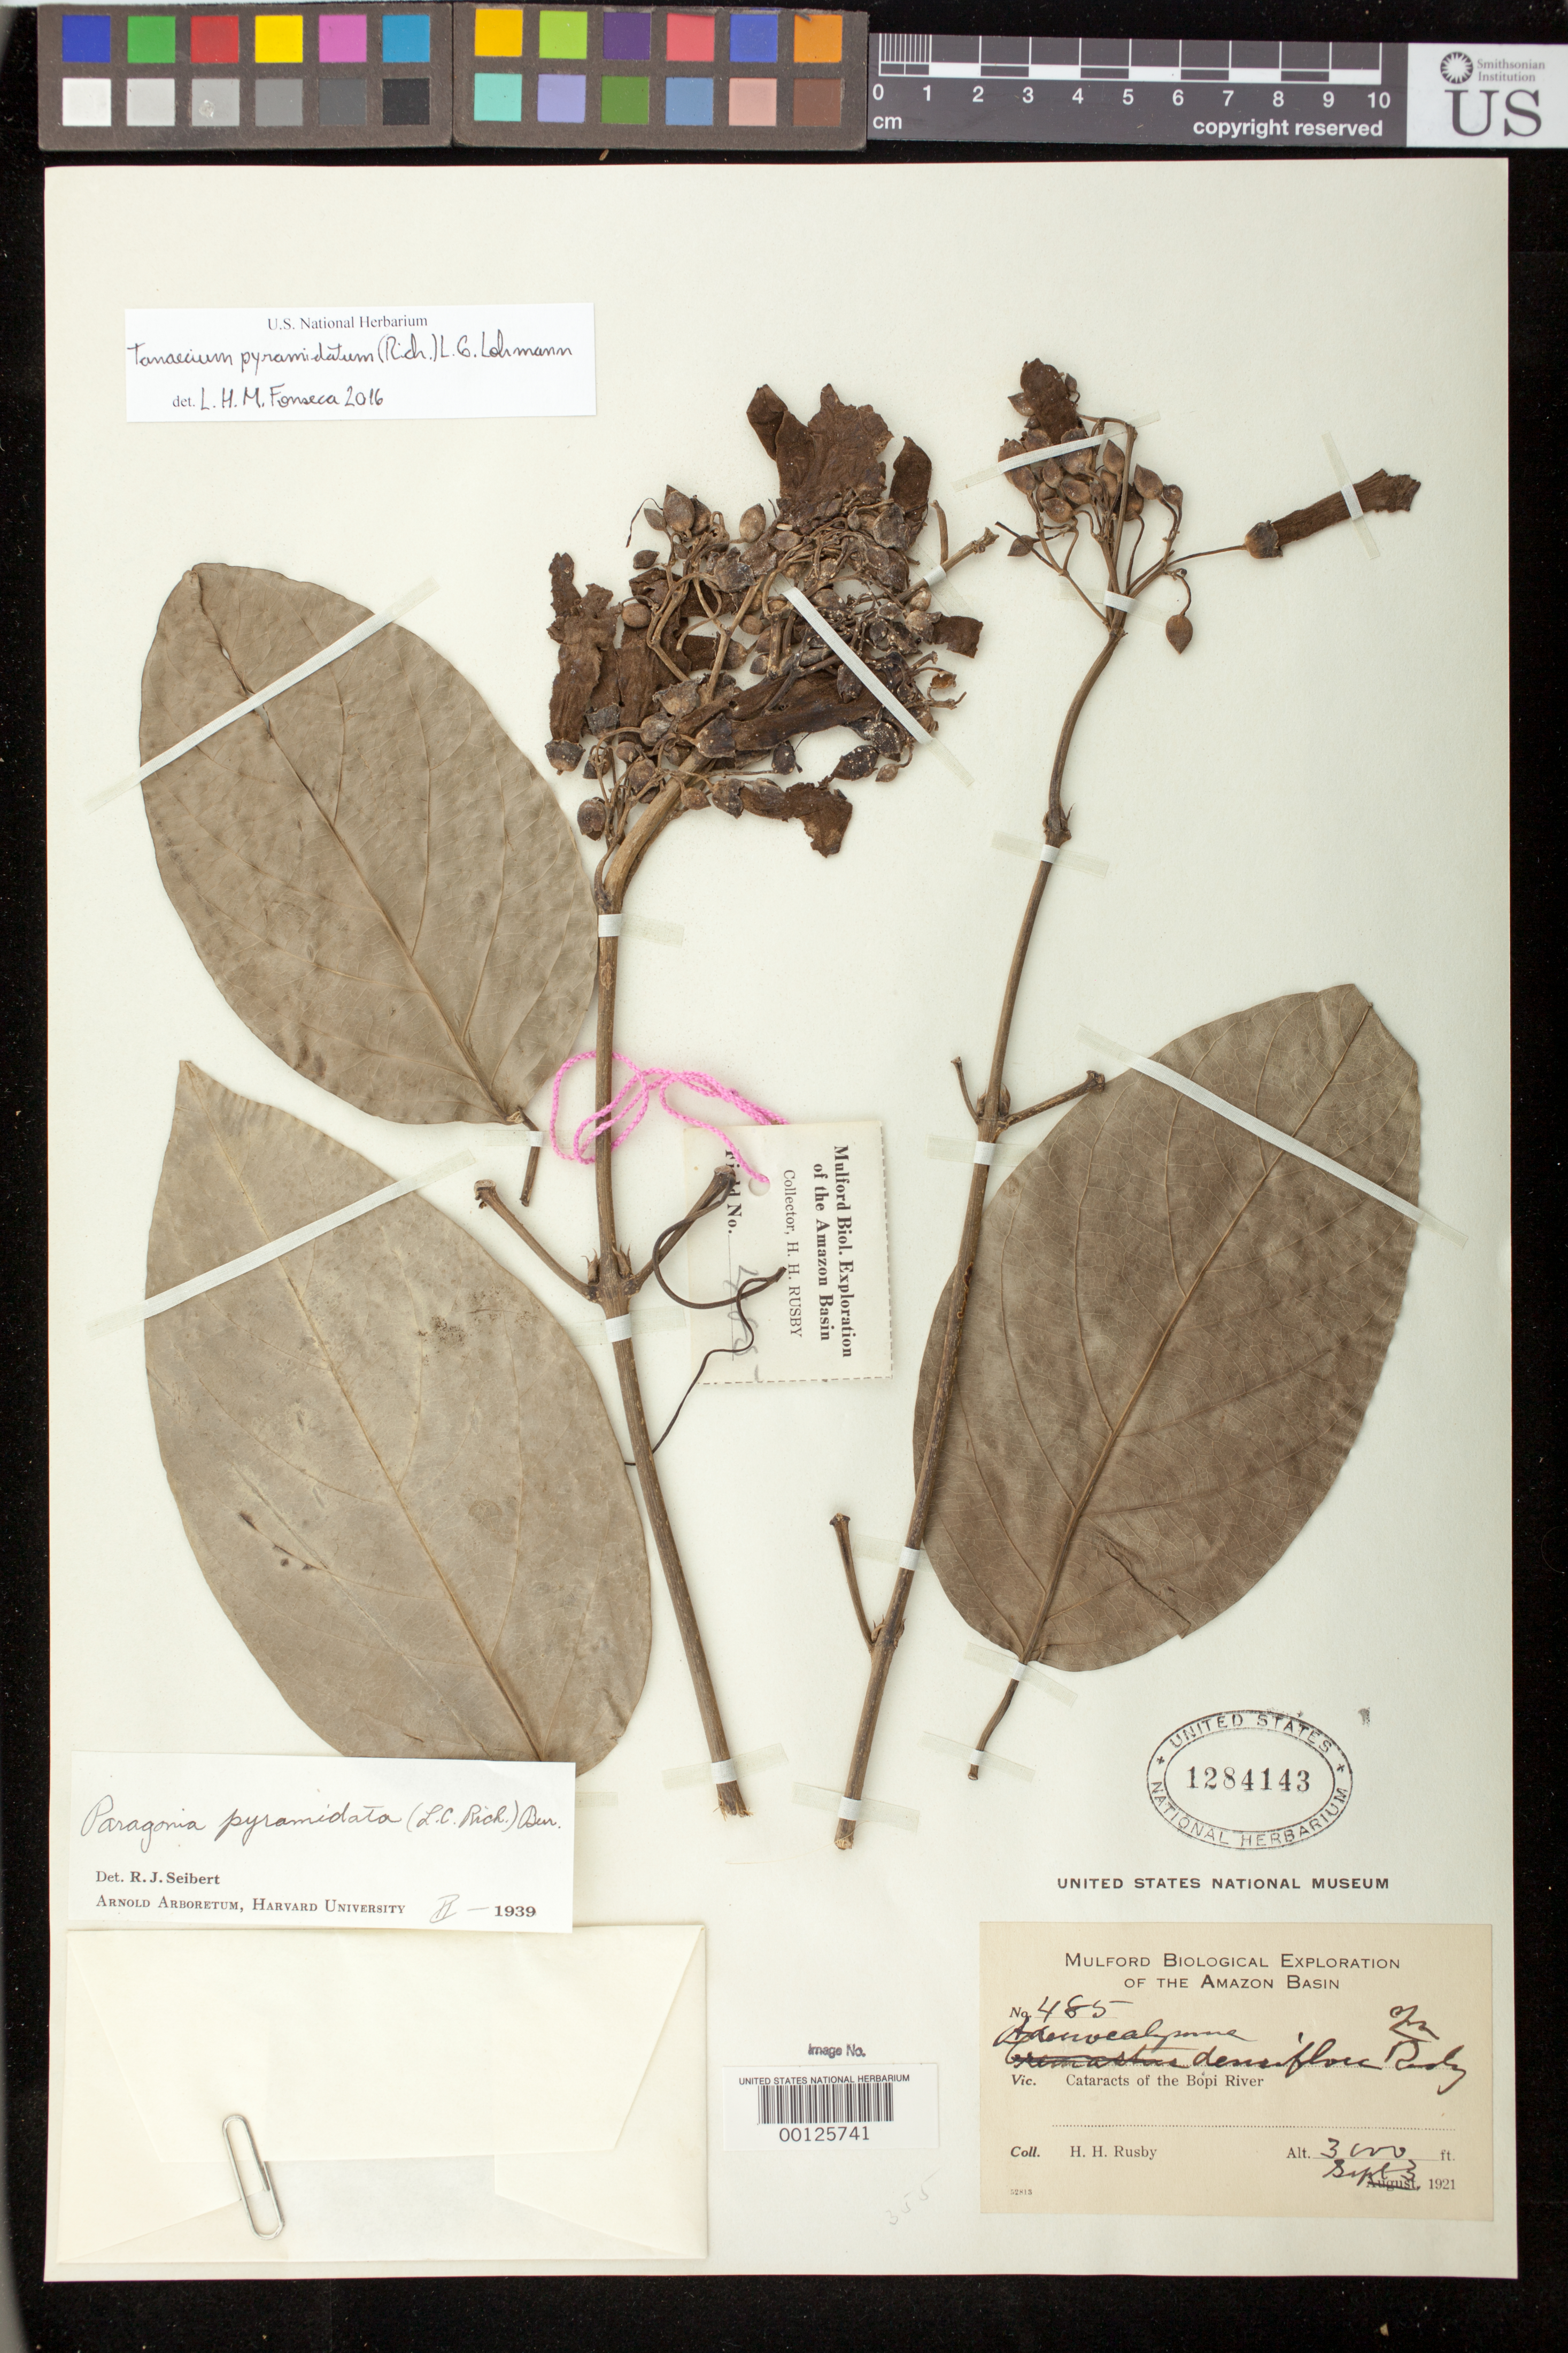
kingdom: Plantae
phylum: Tracheophyta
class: Magnoliopsida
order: Lamiales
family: Bignoniaceae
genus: Adenocalymma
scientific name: Adenocalymma densiflorum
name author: Rusby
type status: Isotype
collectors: H. H. Rusby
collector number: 485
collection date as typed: Sept. 3, 1921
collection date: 1921-09-03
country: Bolivia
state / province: La Paz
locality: Cataracts of the Bopi River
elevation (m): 914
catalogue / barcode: US 1284143